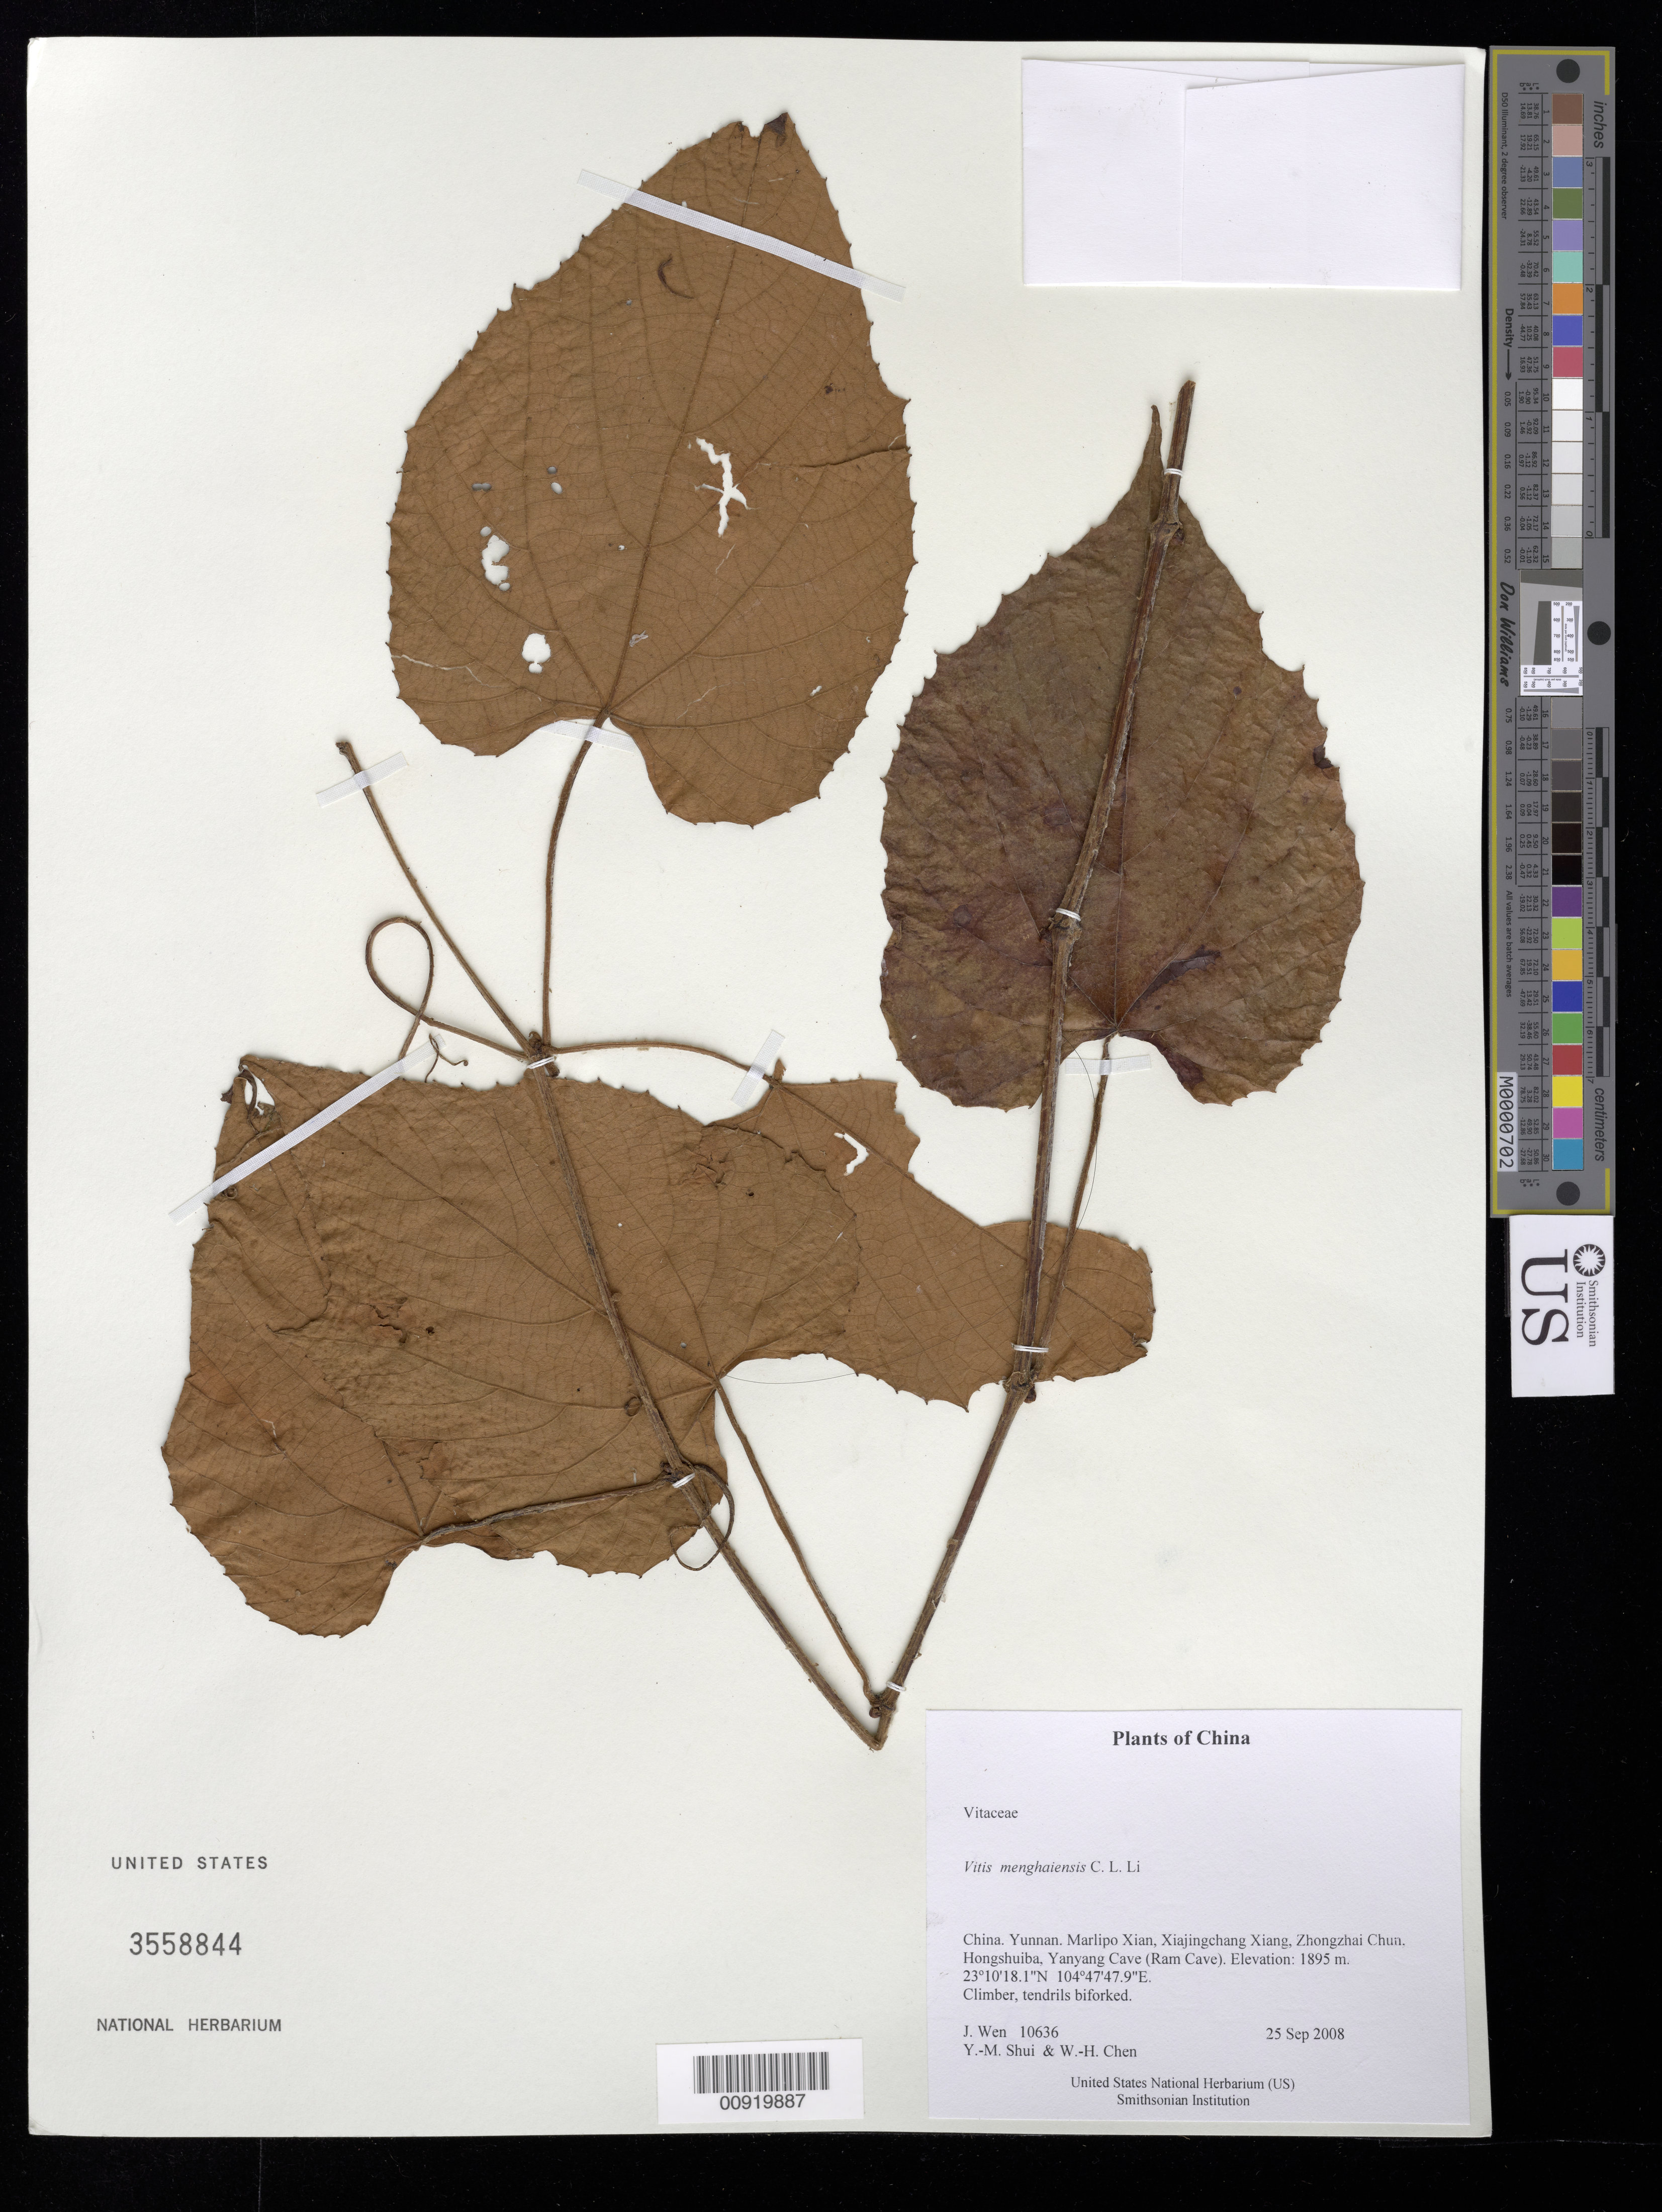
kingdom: Plantae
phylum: Tracheophyta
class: Magnoliopsida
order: Vitales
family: Vitaceae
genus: Vitis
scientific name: Vitis menghaiensis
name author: C.L. Li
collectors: J. Wen, Y. Shui & W. Chen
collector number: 10636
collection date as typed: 25 Sep 2008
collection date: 2008-09-25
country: China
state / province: Yunnan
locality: Marlipo Xian, Xiajingchang Xiang, Zhongzhai Chun, Hongshuiba, Yanyang Cave (Ram Cave).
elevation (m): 1895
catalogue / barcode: US 3558844